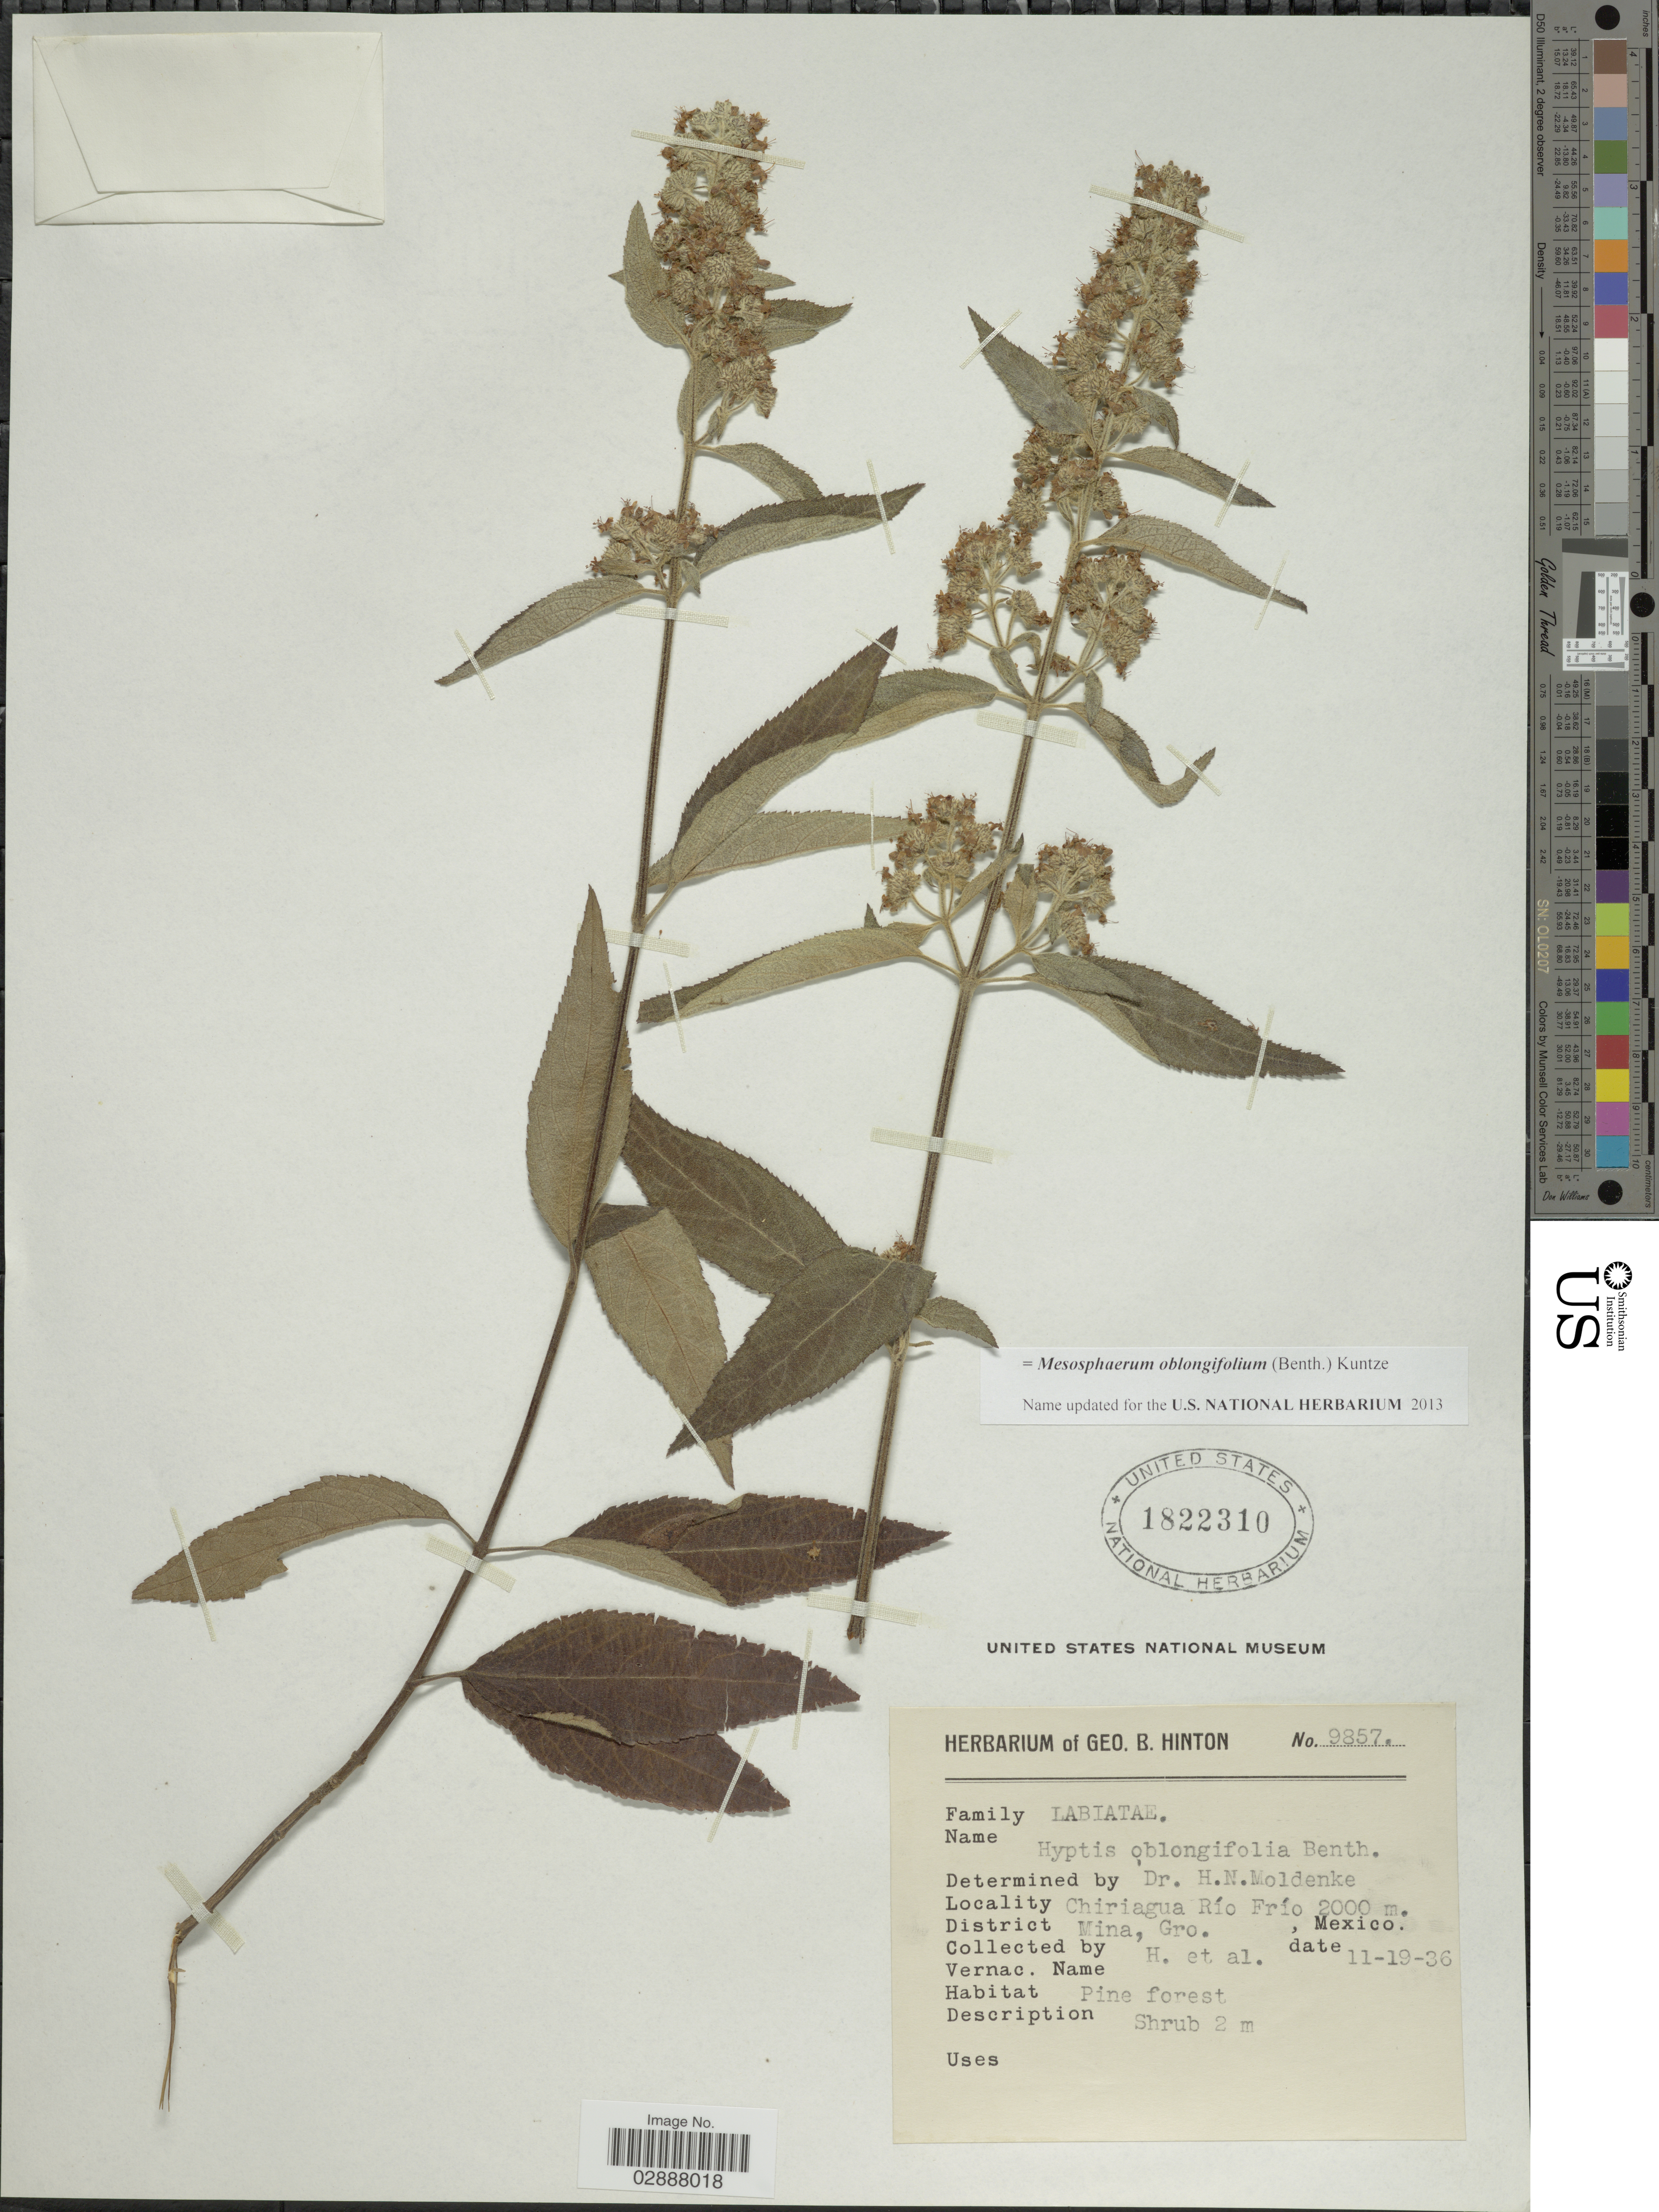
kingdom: Plantae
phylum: Tracheophyta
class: Magnoliopsida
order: Lamiales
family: Lamiaceae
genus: Mesosphaerum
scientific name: Mesosphaerum oblongifolium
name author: (Benth.) Kuntze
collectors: G. B. Hinton & et al.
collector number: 9857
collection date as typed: Transcribed d/m/y: 19/11/36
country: Mexico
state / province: Guerrero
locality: Chiriagua Río Frío. District Mina.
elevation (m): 2000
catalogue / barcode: US 1822310